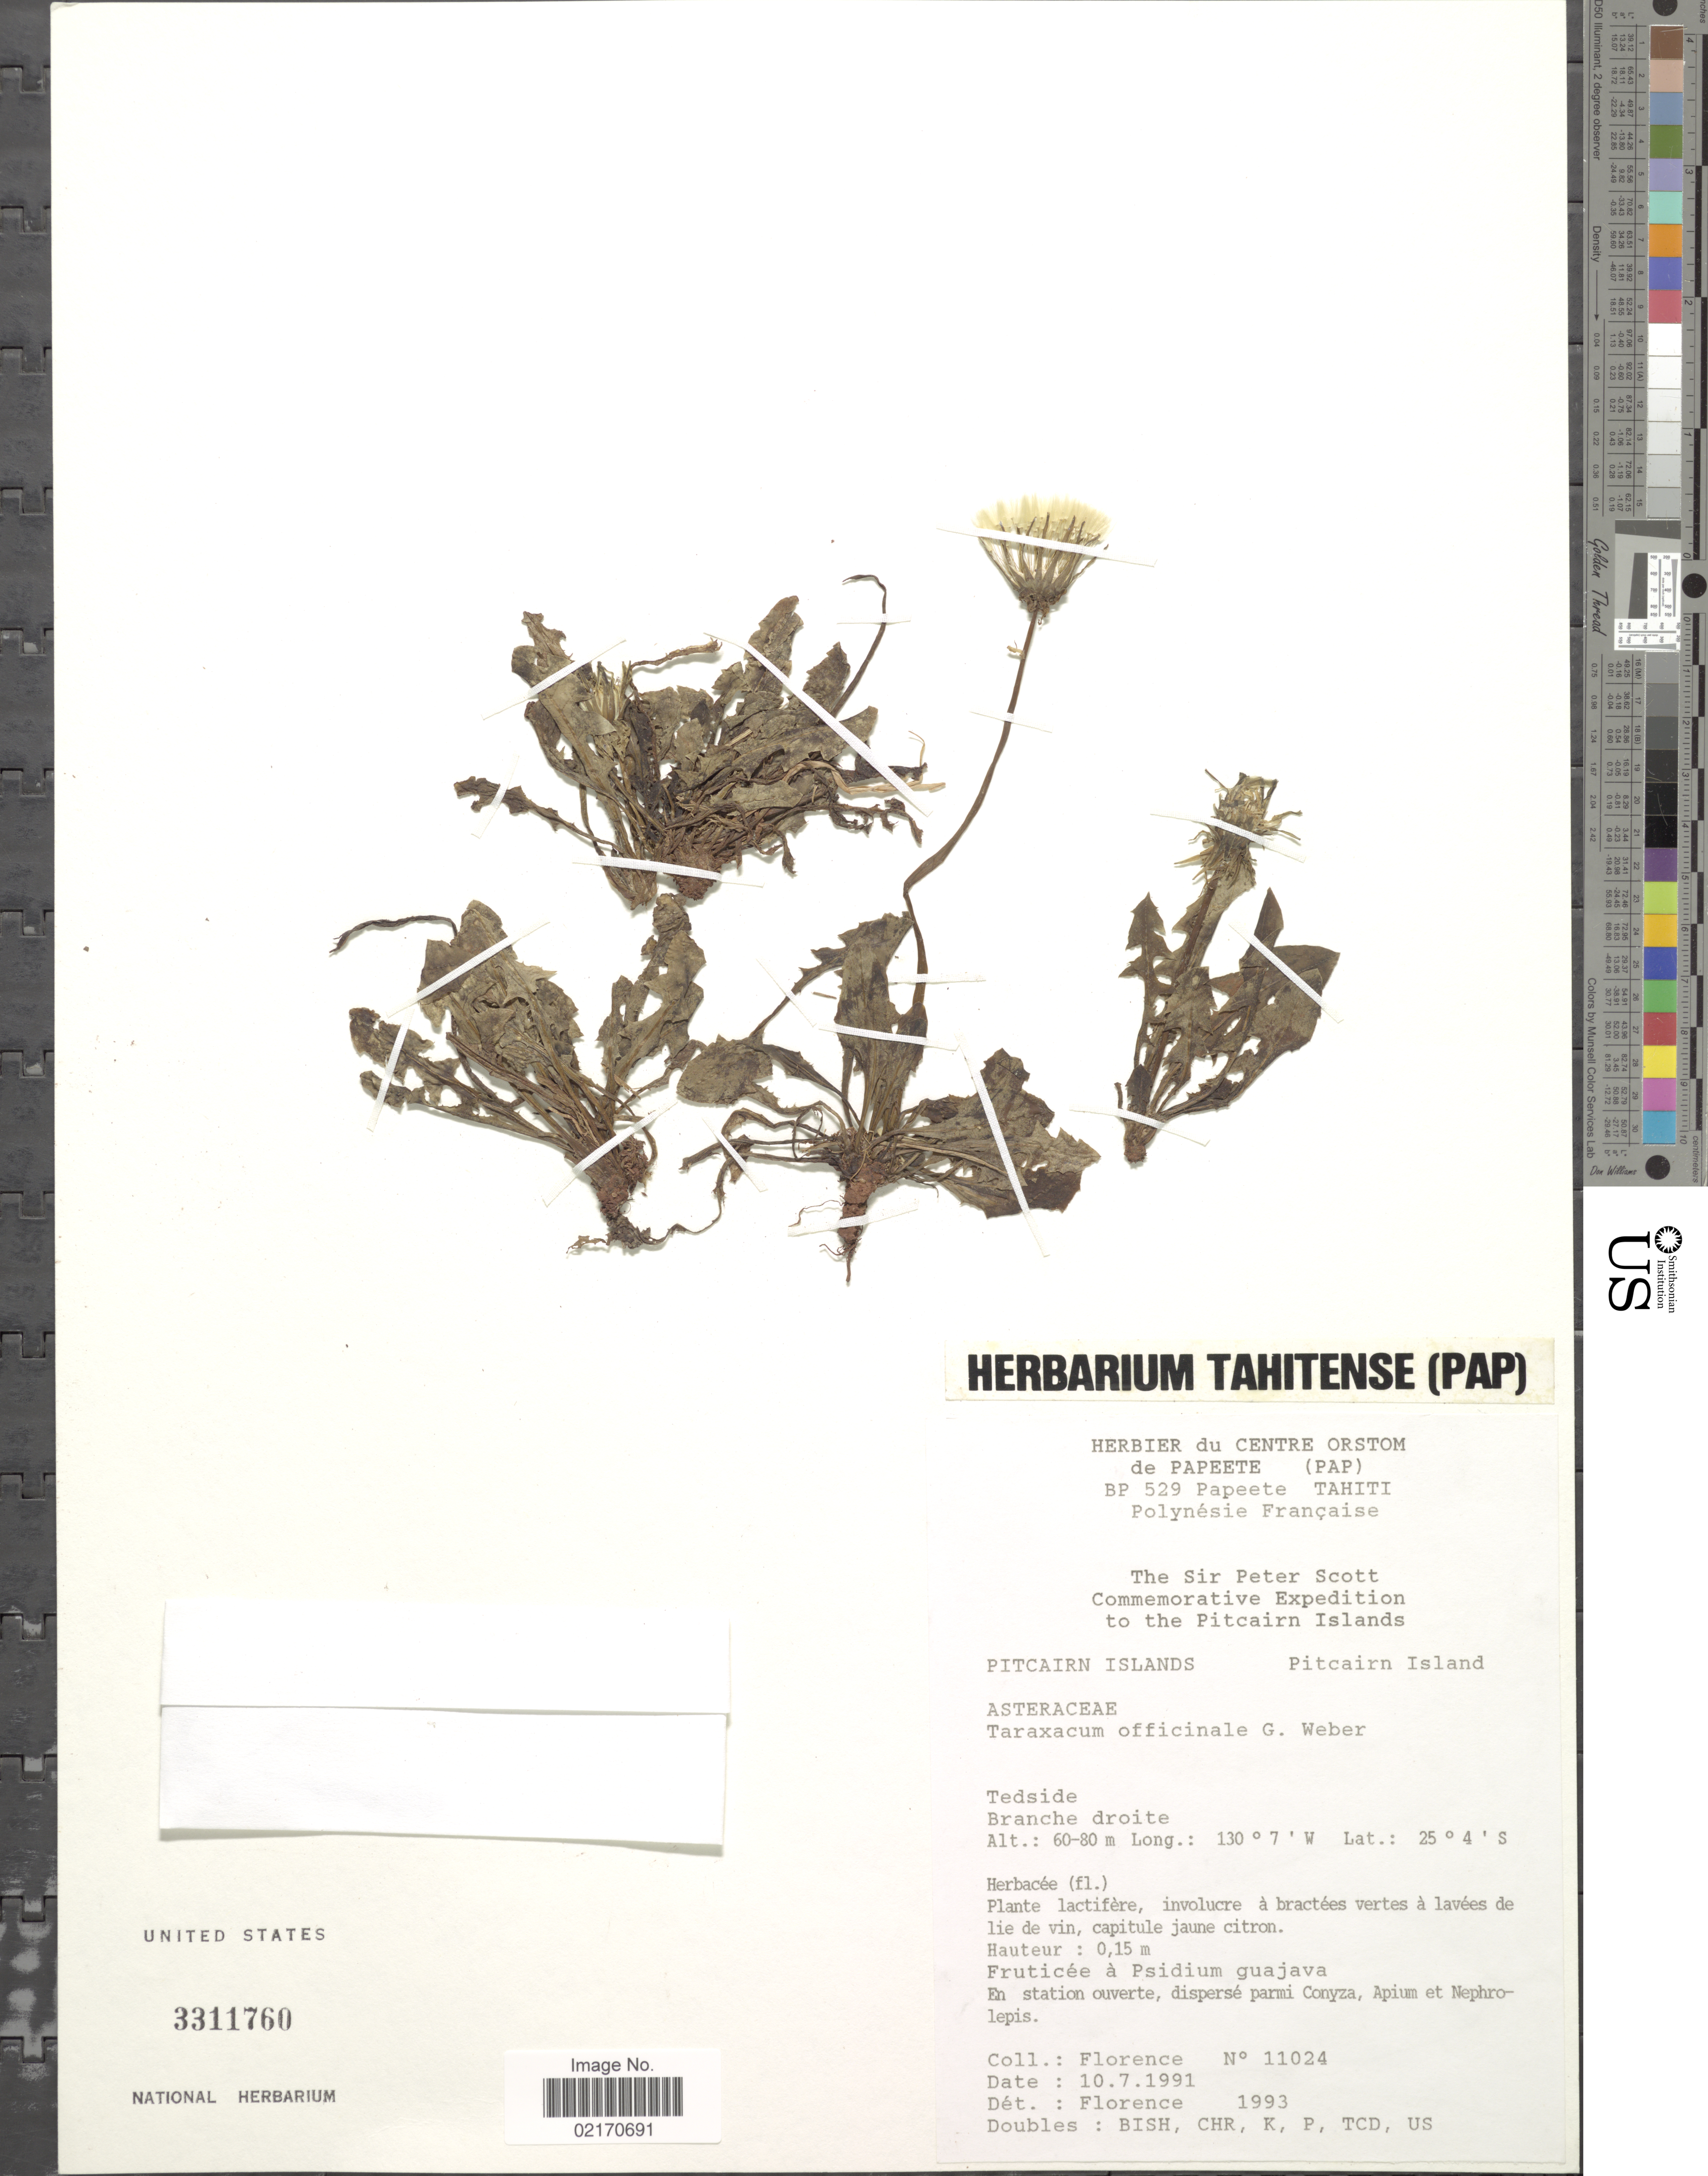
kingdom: Plantae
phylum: Tracheophyta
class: Magnoliopsida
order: Asterales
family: Asteraceae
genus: Taraxacum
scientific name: Taraxacum officinale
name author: G.H. Weber ex F.H. Wigg.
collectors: -. Florence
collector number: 11024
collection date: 1991-07-10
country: Pitcairn Islands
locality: Tedside, Branche droite, en station ouverte, disperse parmi Conyza, Apium et Nephrolepis.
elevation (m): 60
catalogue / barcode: US 3311760